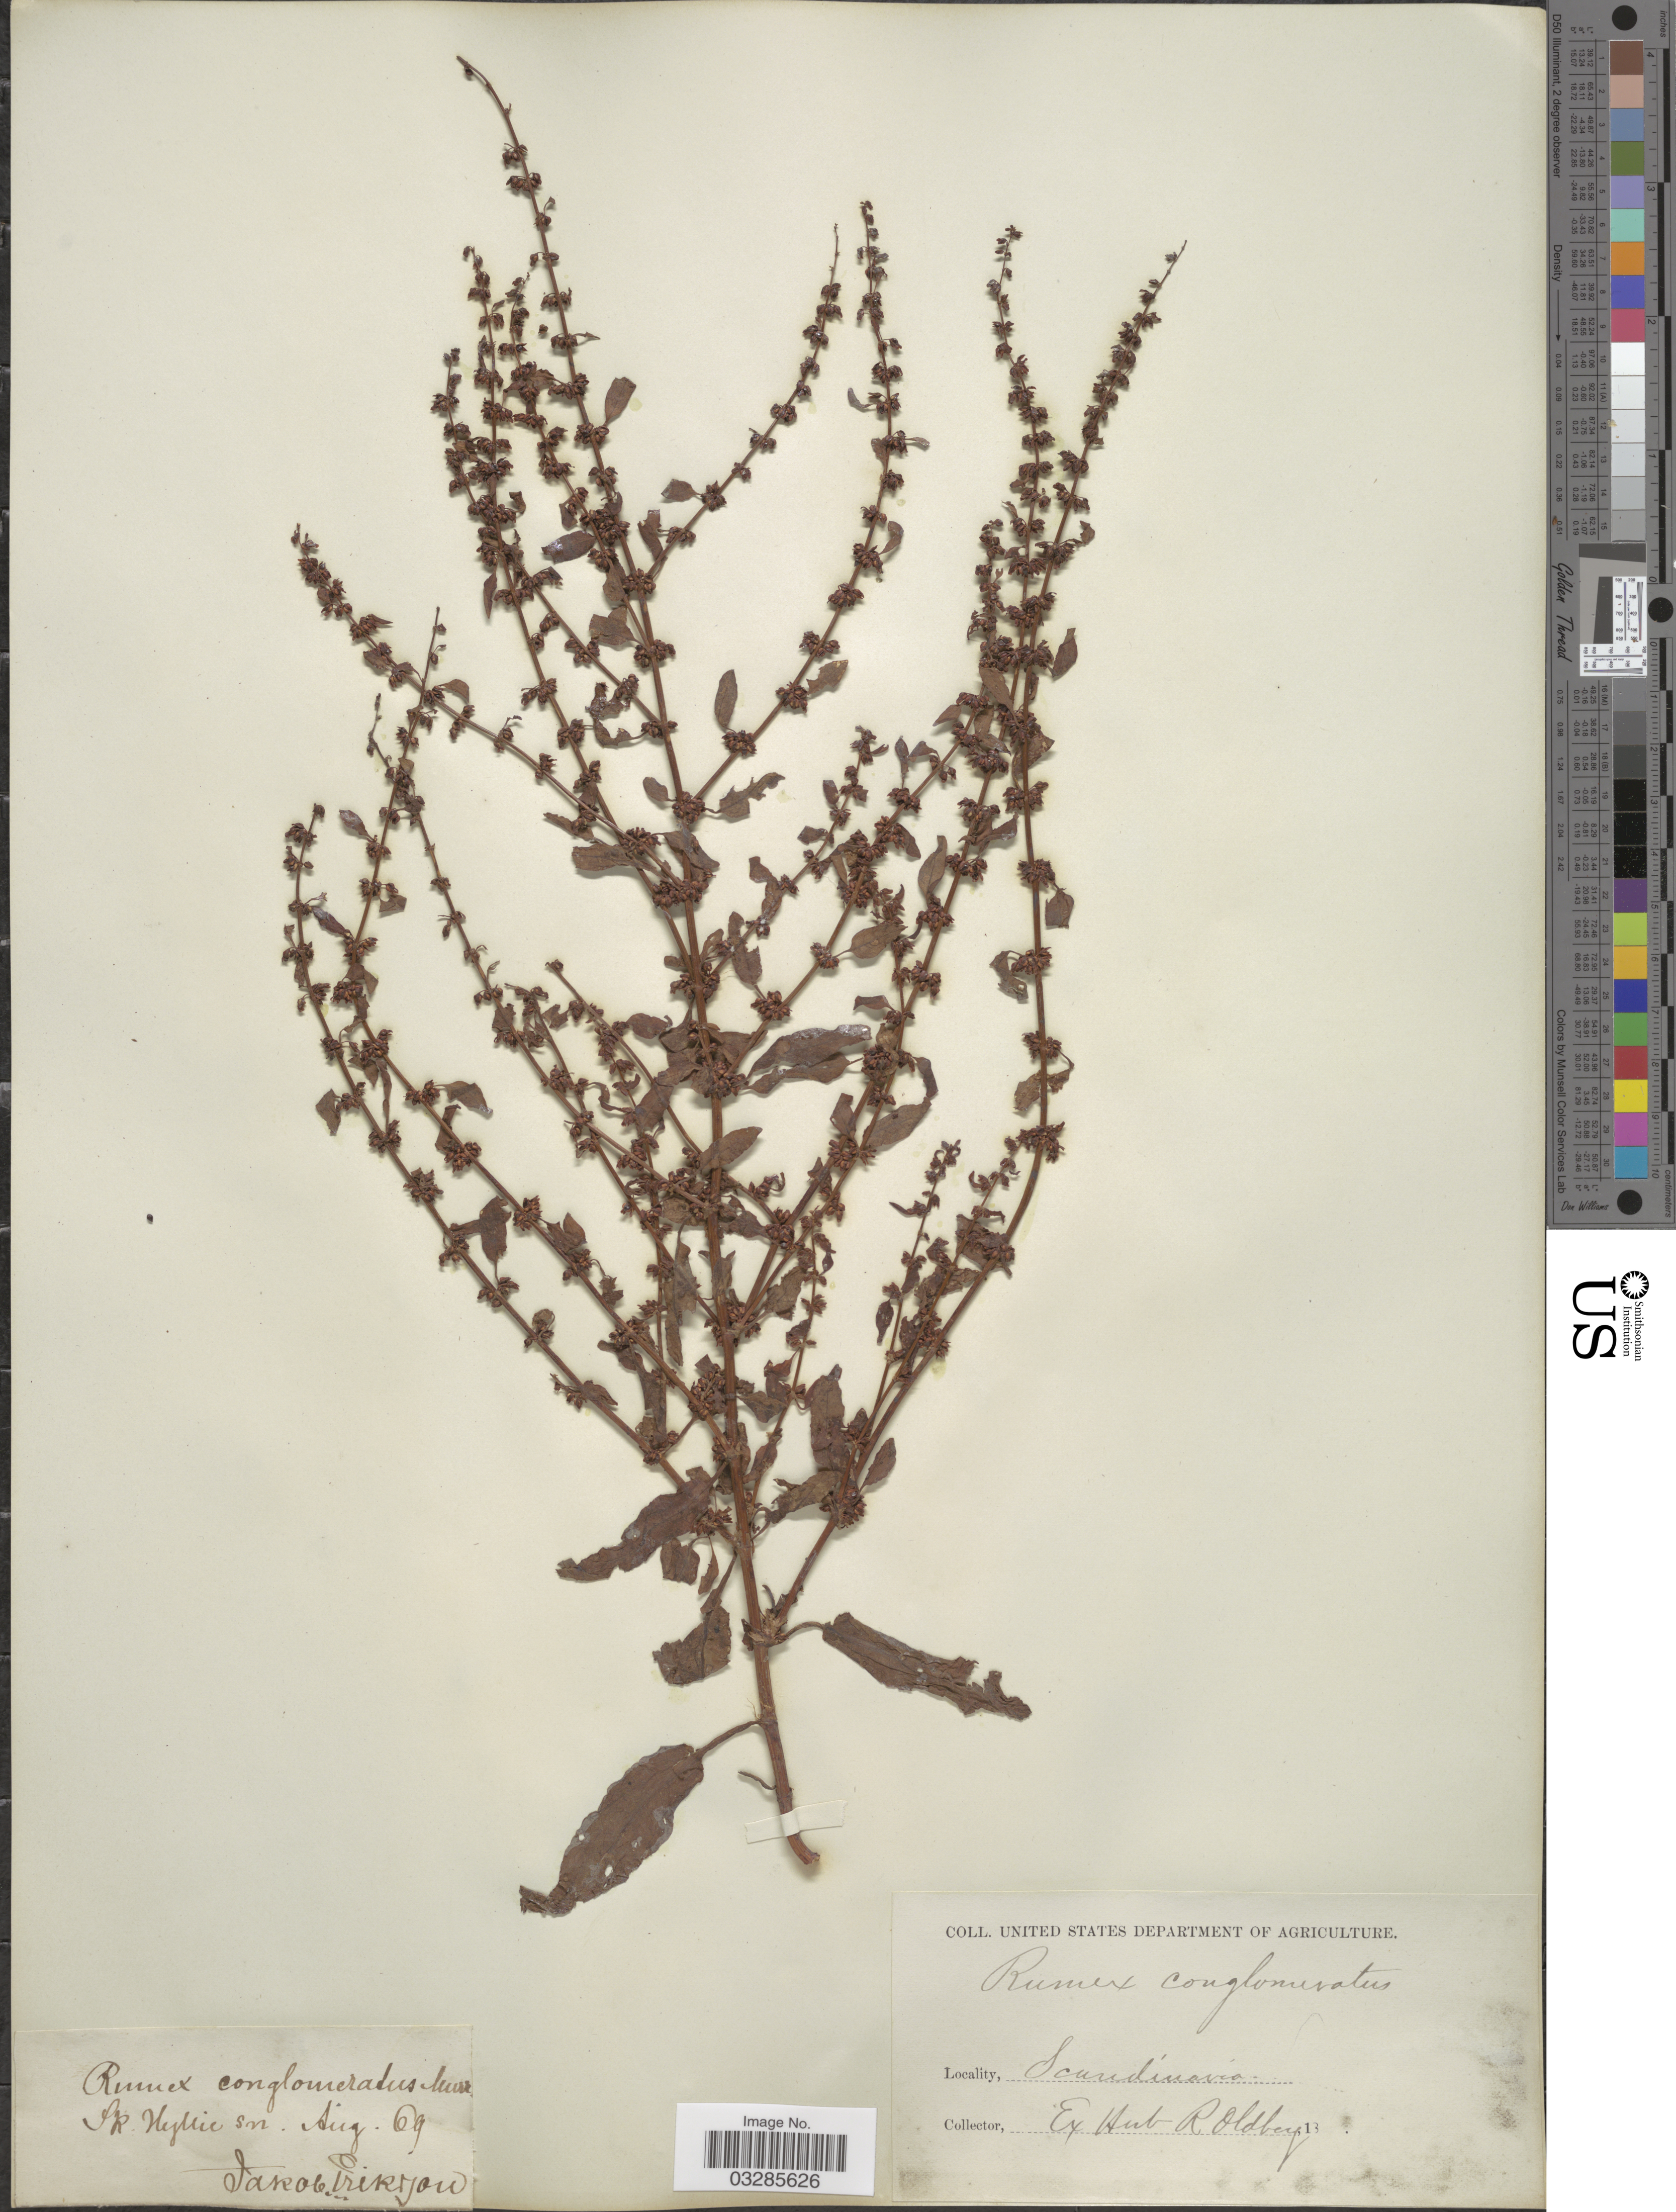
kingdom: Plantae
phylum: Tracheophyta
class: Magnoliopsida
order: Caryophyllales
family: Polygonaceae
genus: Rumex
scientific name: Rumex conglomeratus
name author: Murray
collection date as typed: Transcribed d/m/y: /8/69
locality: Scandinavia. Sk. Hyllic. [interpreted]